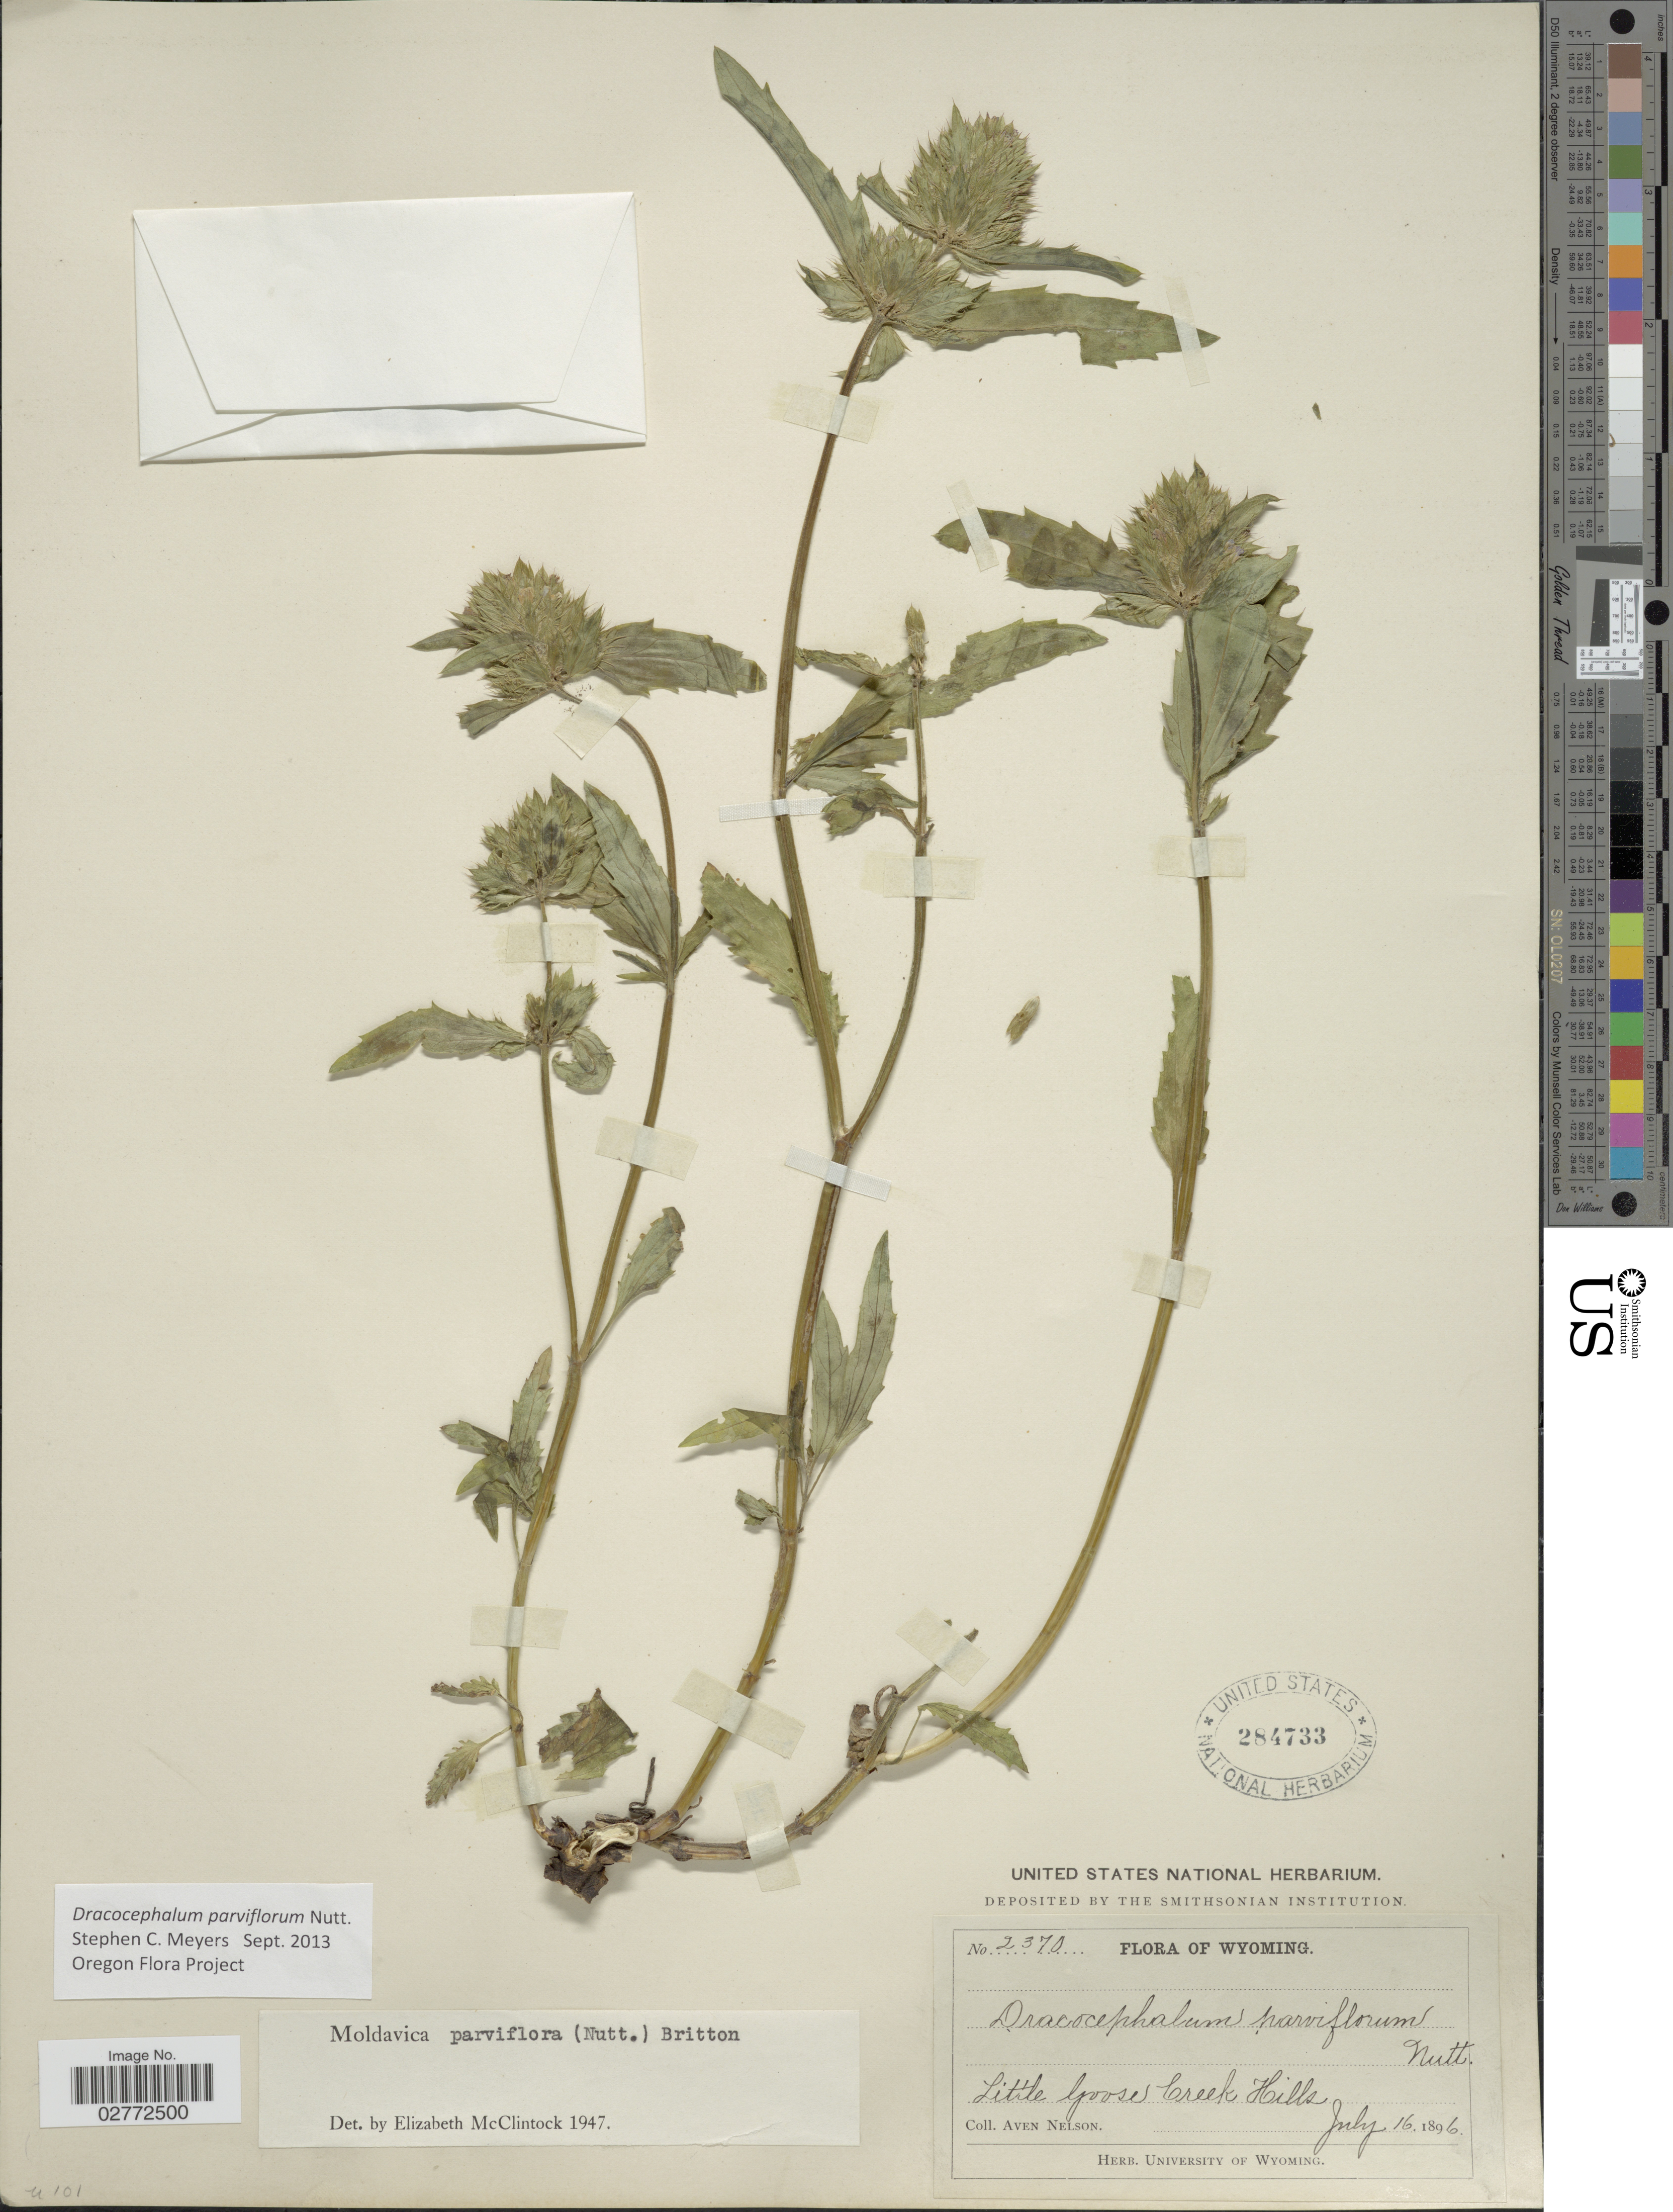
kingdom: Plantae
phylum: Tracheophyta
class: Magnoliopsida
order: Lamiales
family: Lamiaceae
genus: Dracocephalum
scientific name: Dracocephalum parviflorum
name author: Nutt.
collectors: A. Nelson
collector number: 2370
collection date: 1896-07-16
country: United States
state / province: Wyoming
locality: Little Goose Creek Hills.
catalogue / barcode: US 284733